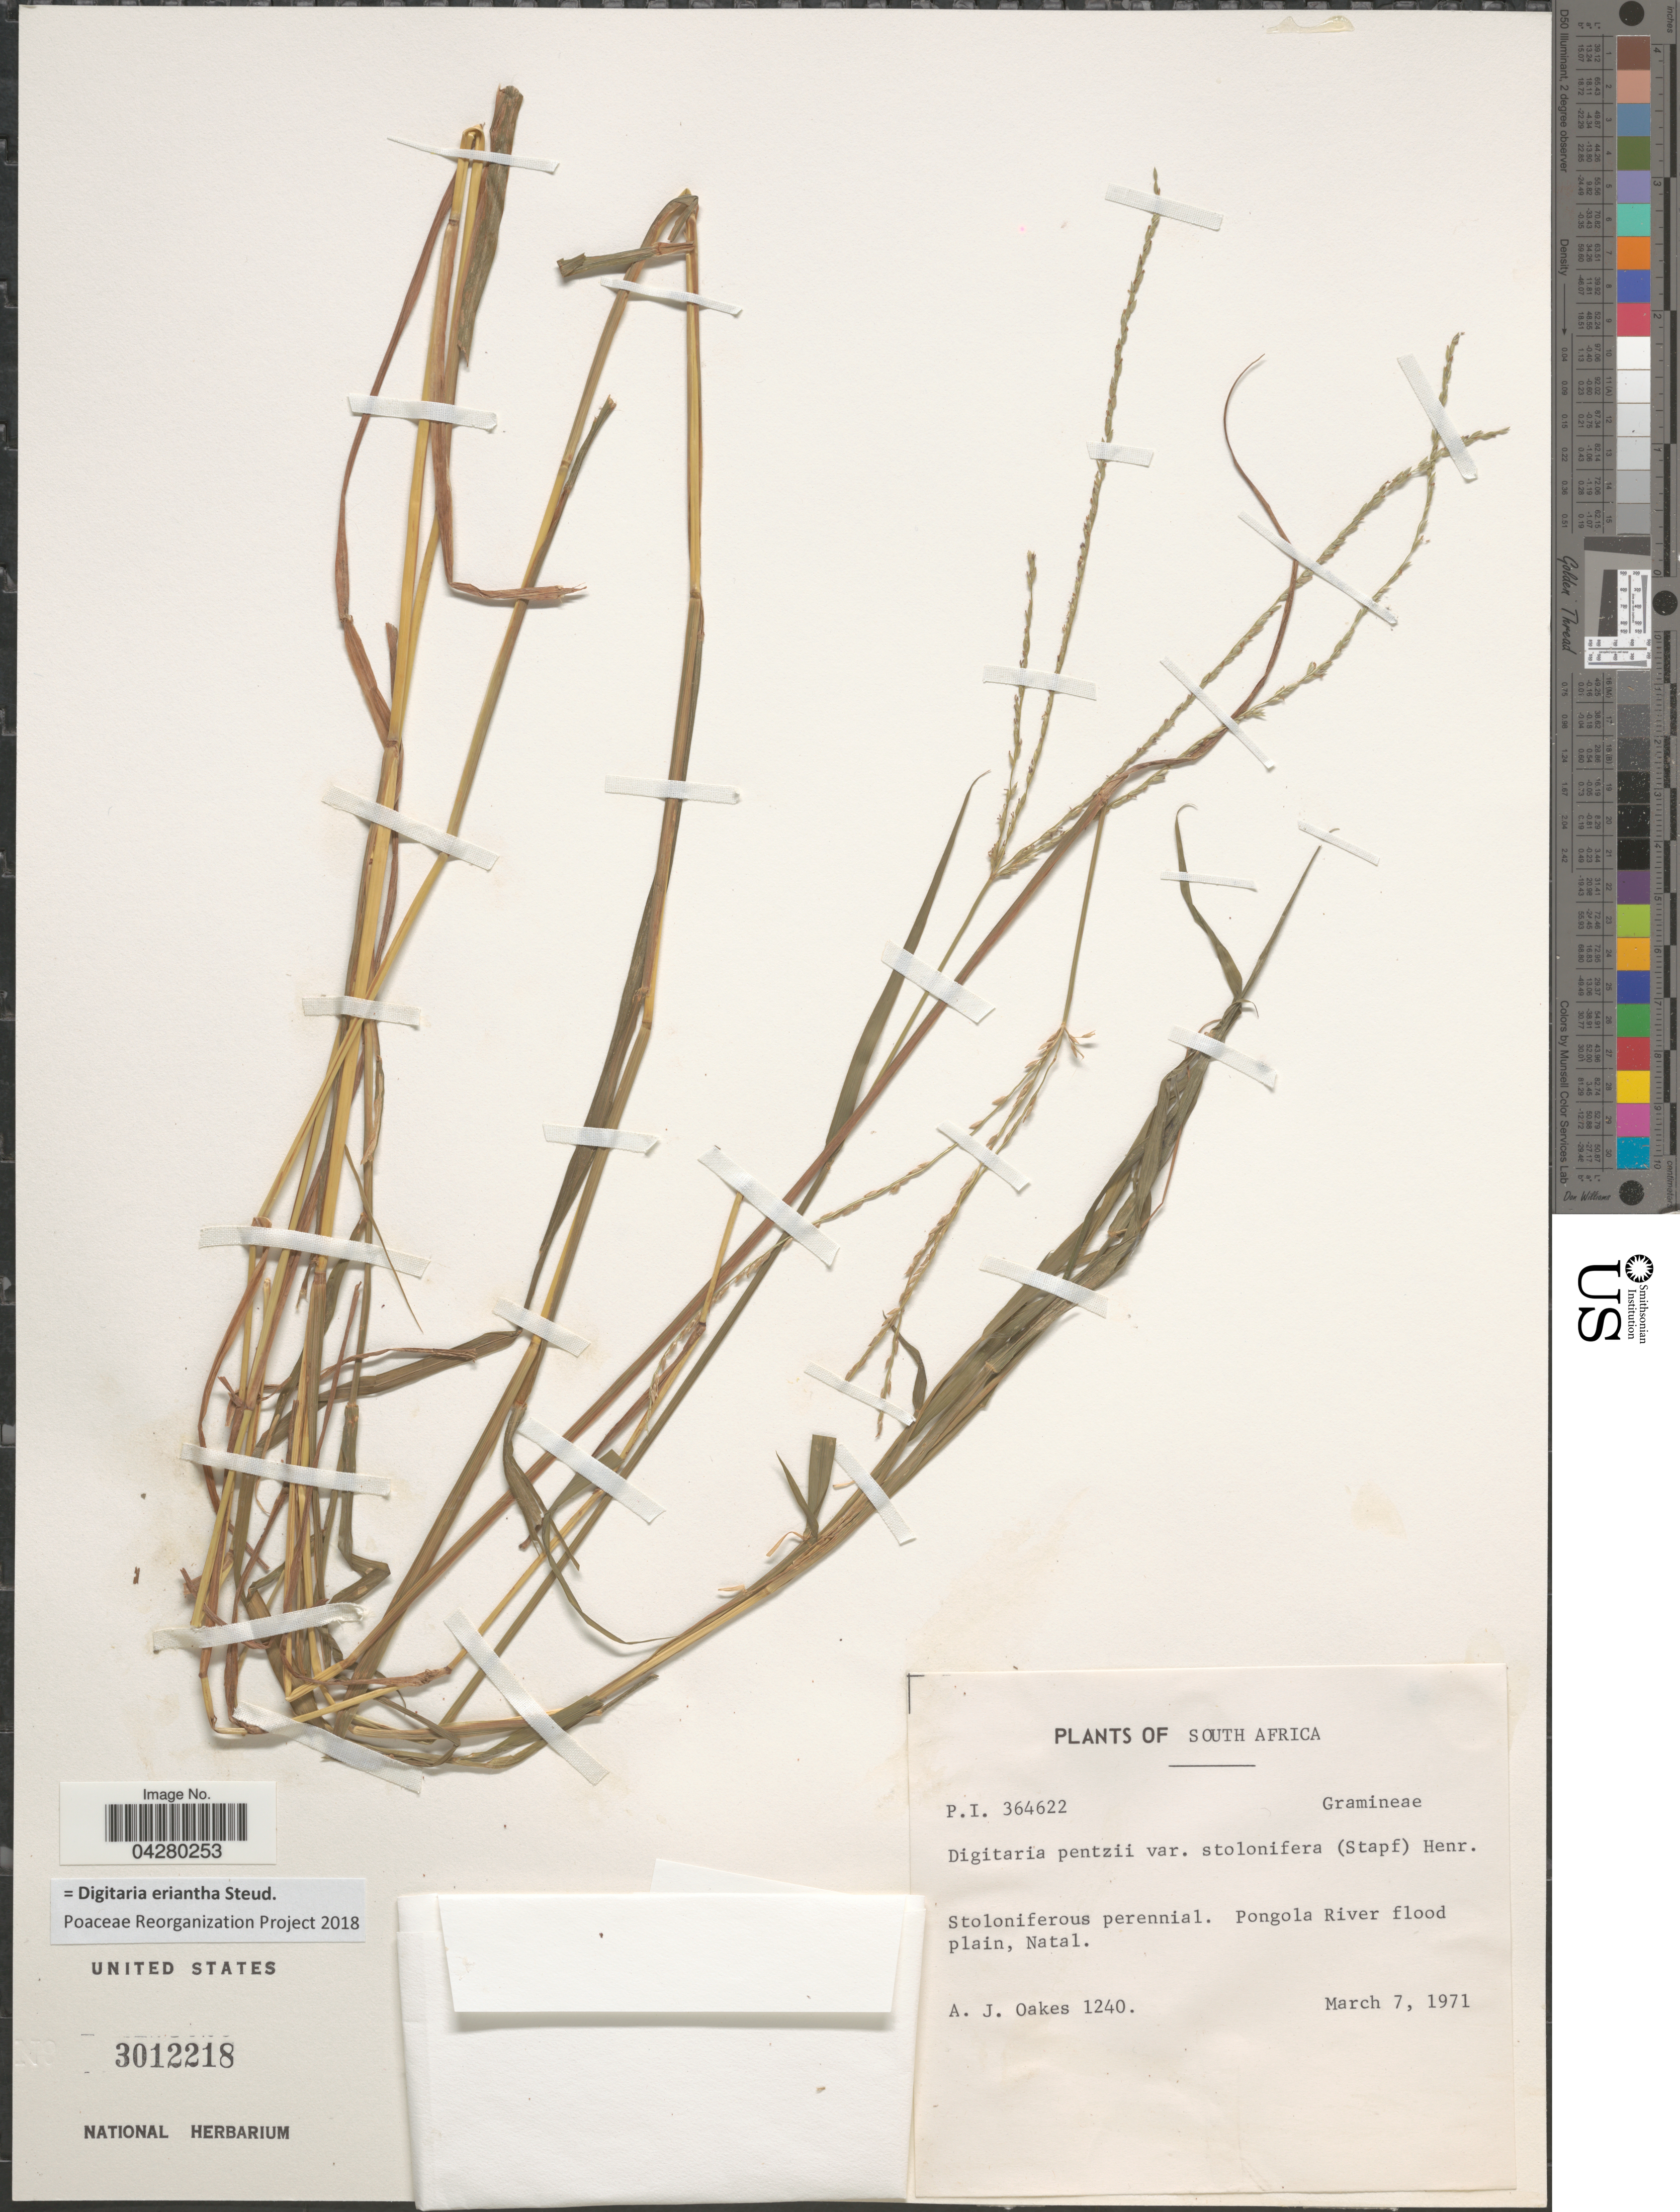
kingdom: Plantae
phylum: Tracheophyta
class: Liliopsida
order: Poales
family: Poaceae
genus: Digitaria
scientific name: Digitaria eriantha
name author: Steud.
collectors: A. Oakes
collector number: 1240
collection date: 1971-03-07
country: South Africa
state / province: KwaZulu-Natal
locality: Pongola River flood plain, Natal.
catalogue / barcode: US 3012218